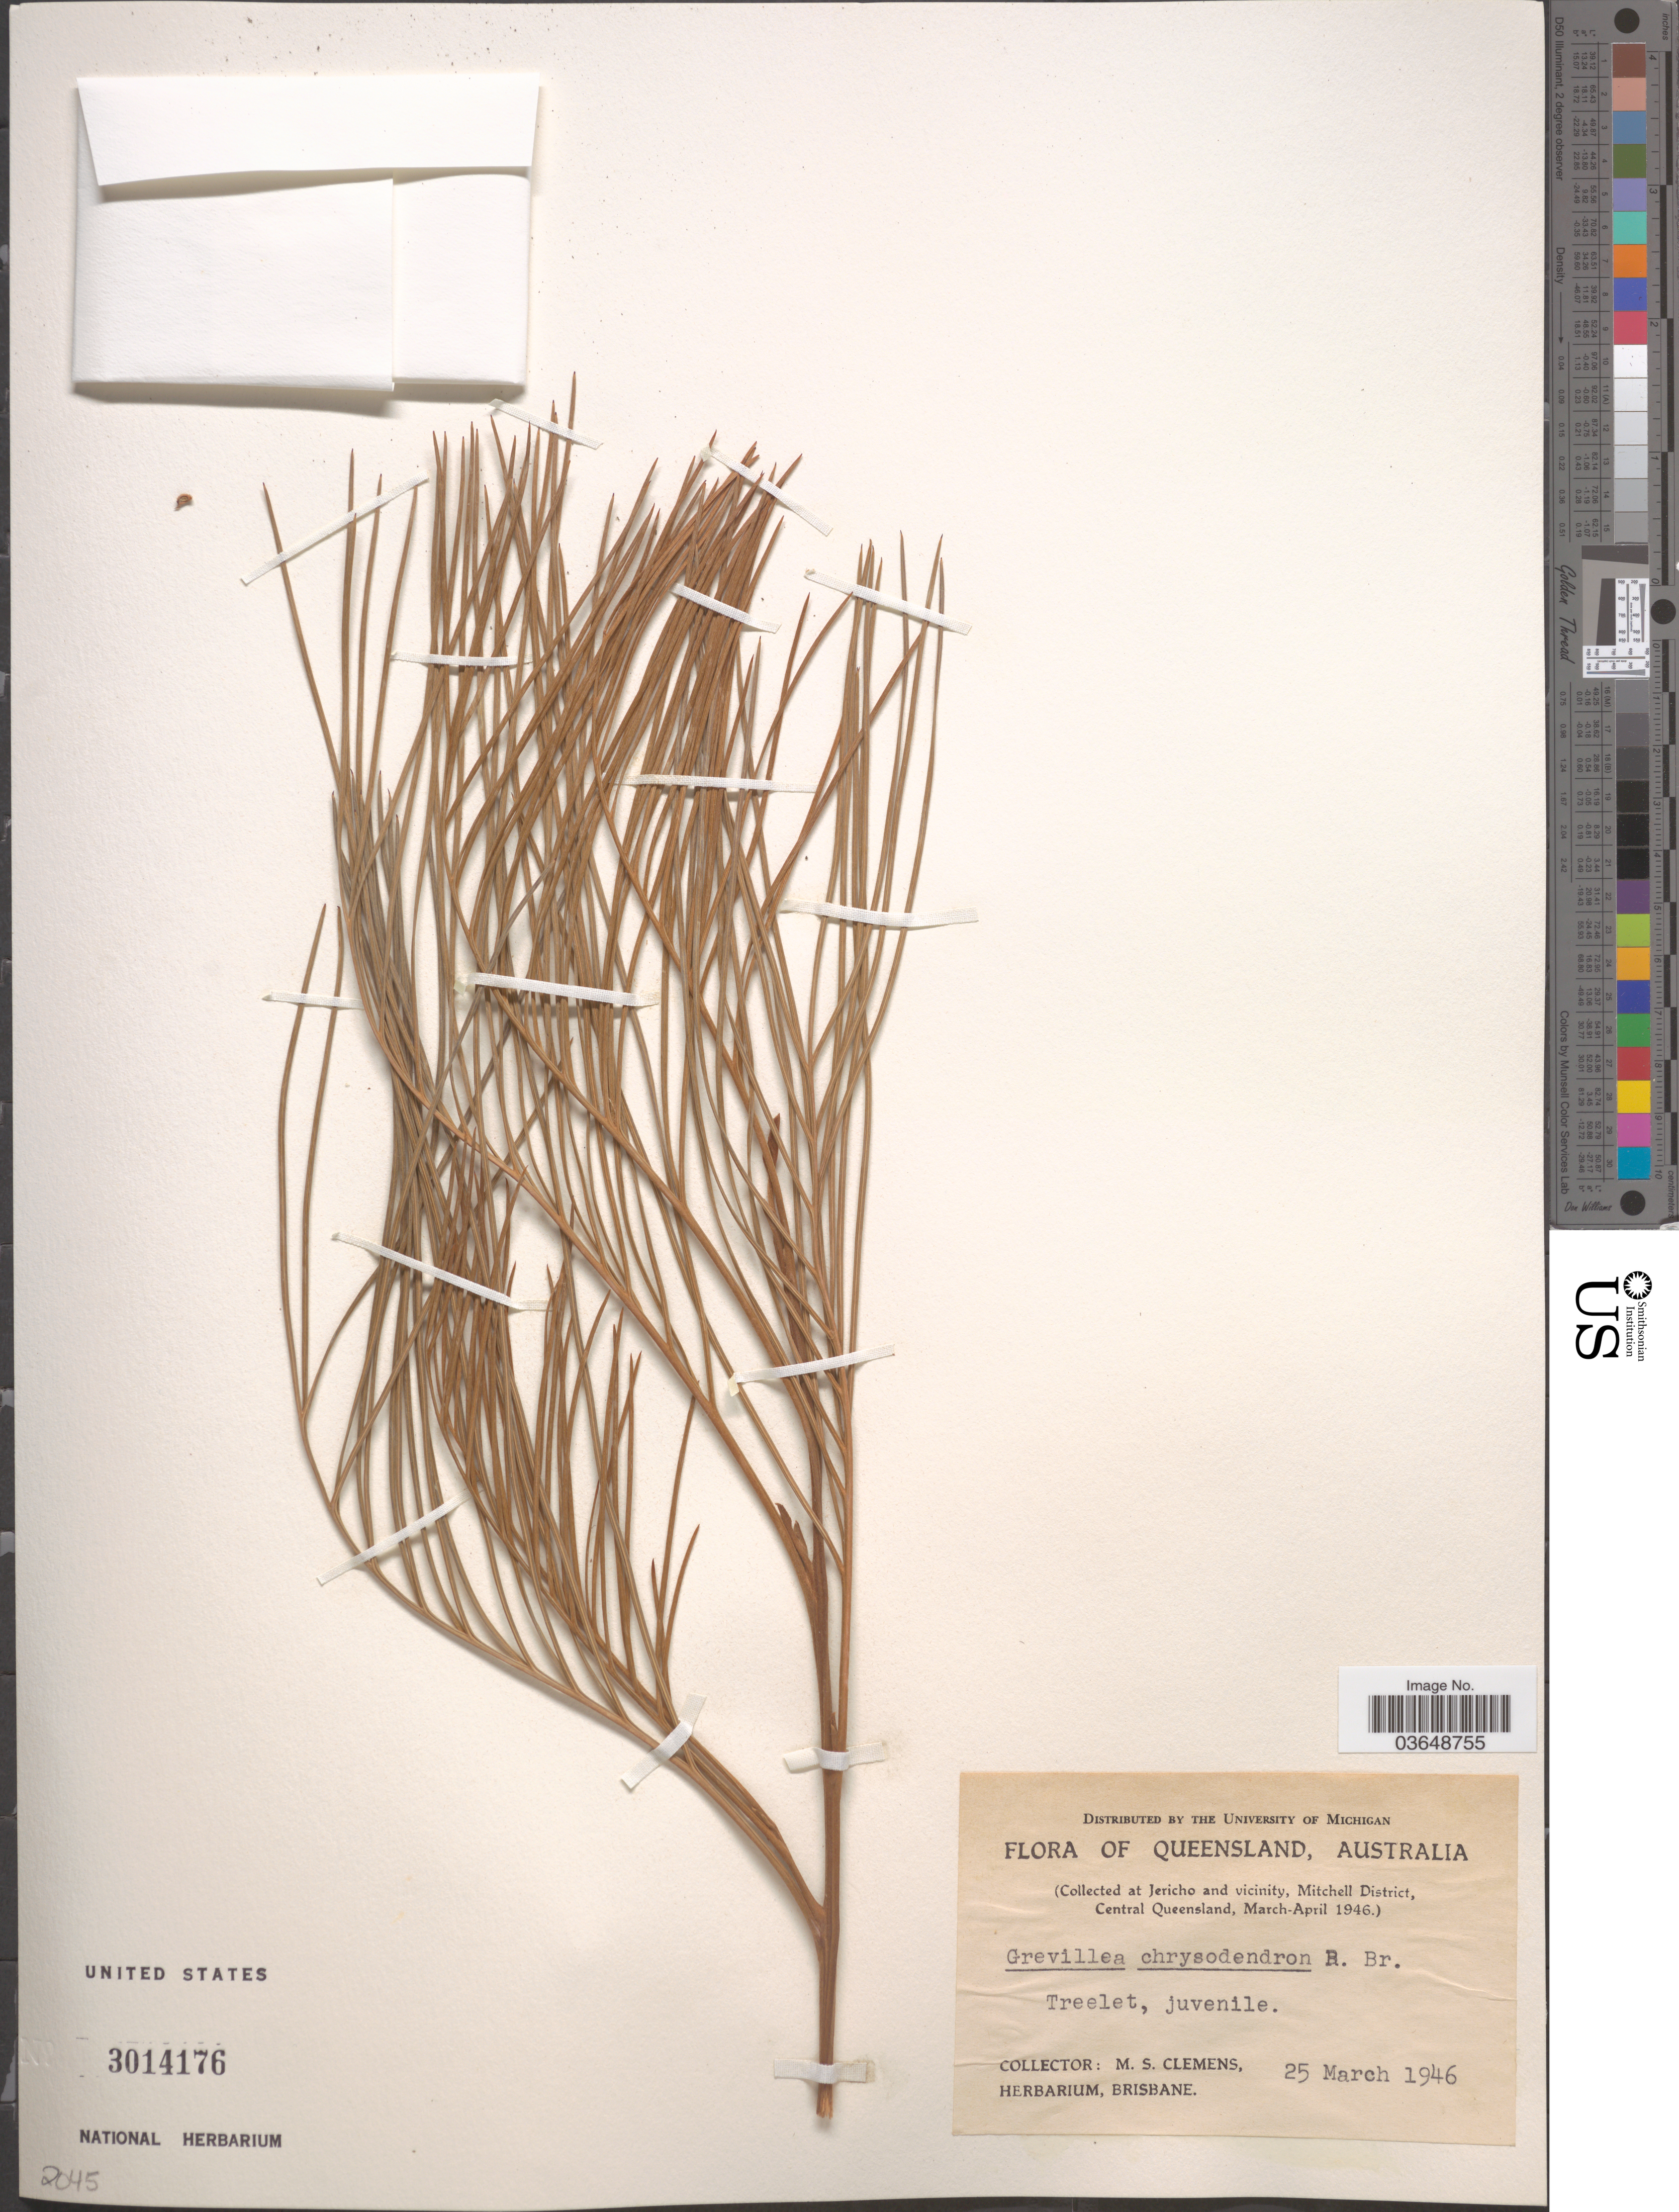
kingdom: Plantae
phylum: Tracheophyta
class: Magnoliopsida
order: Proteales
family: Proteaceae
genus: Grevillea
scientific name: Grevillea chrysodendrum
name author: R. Br.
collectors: M. S. Clemens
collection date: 1946-03-25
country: Australia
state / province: Queensland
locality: Jericho and vicinity, Mitchell District, Central Queensland.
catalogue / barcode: US 3014176